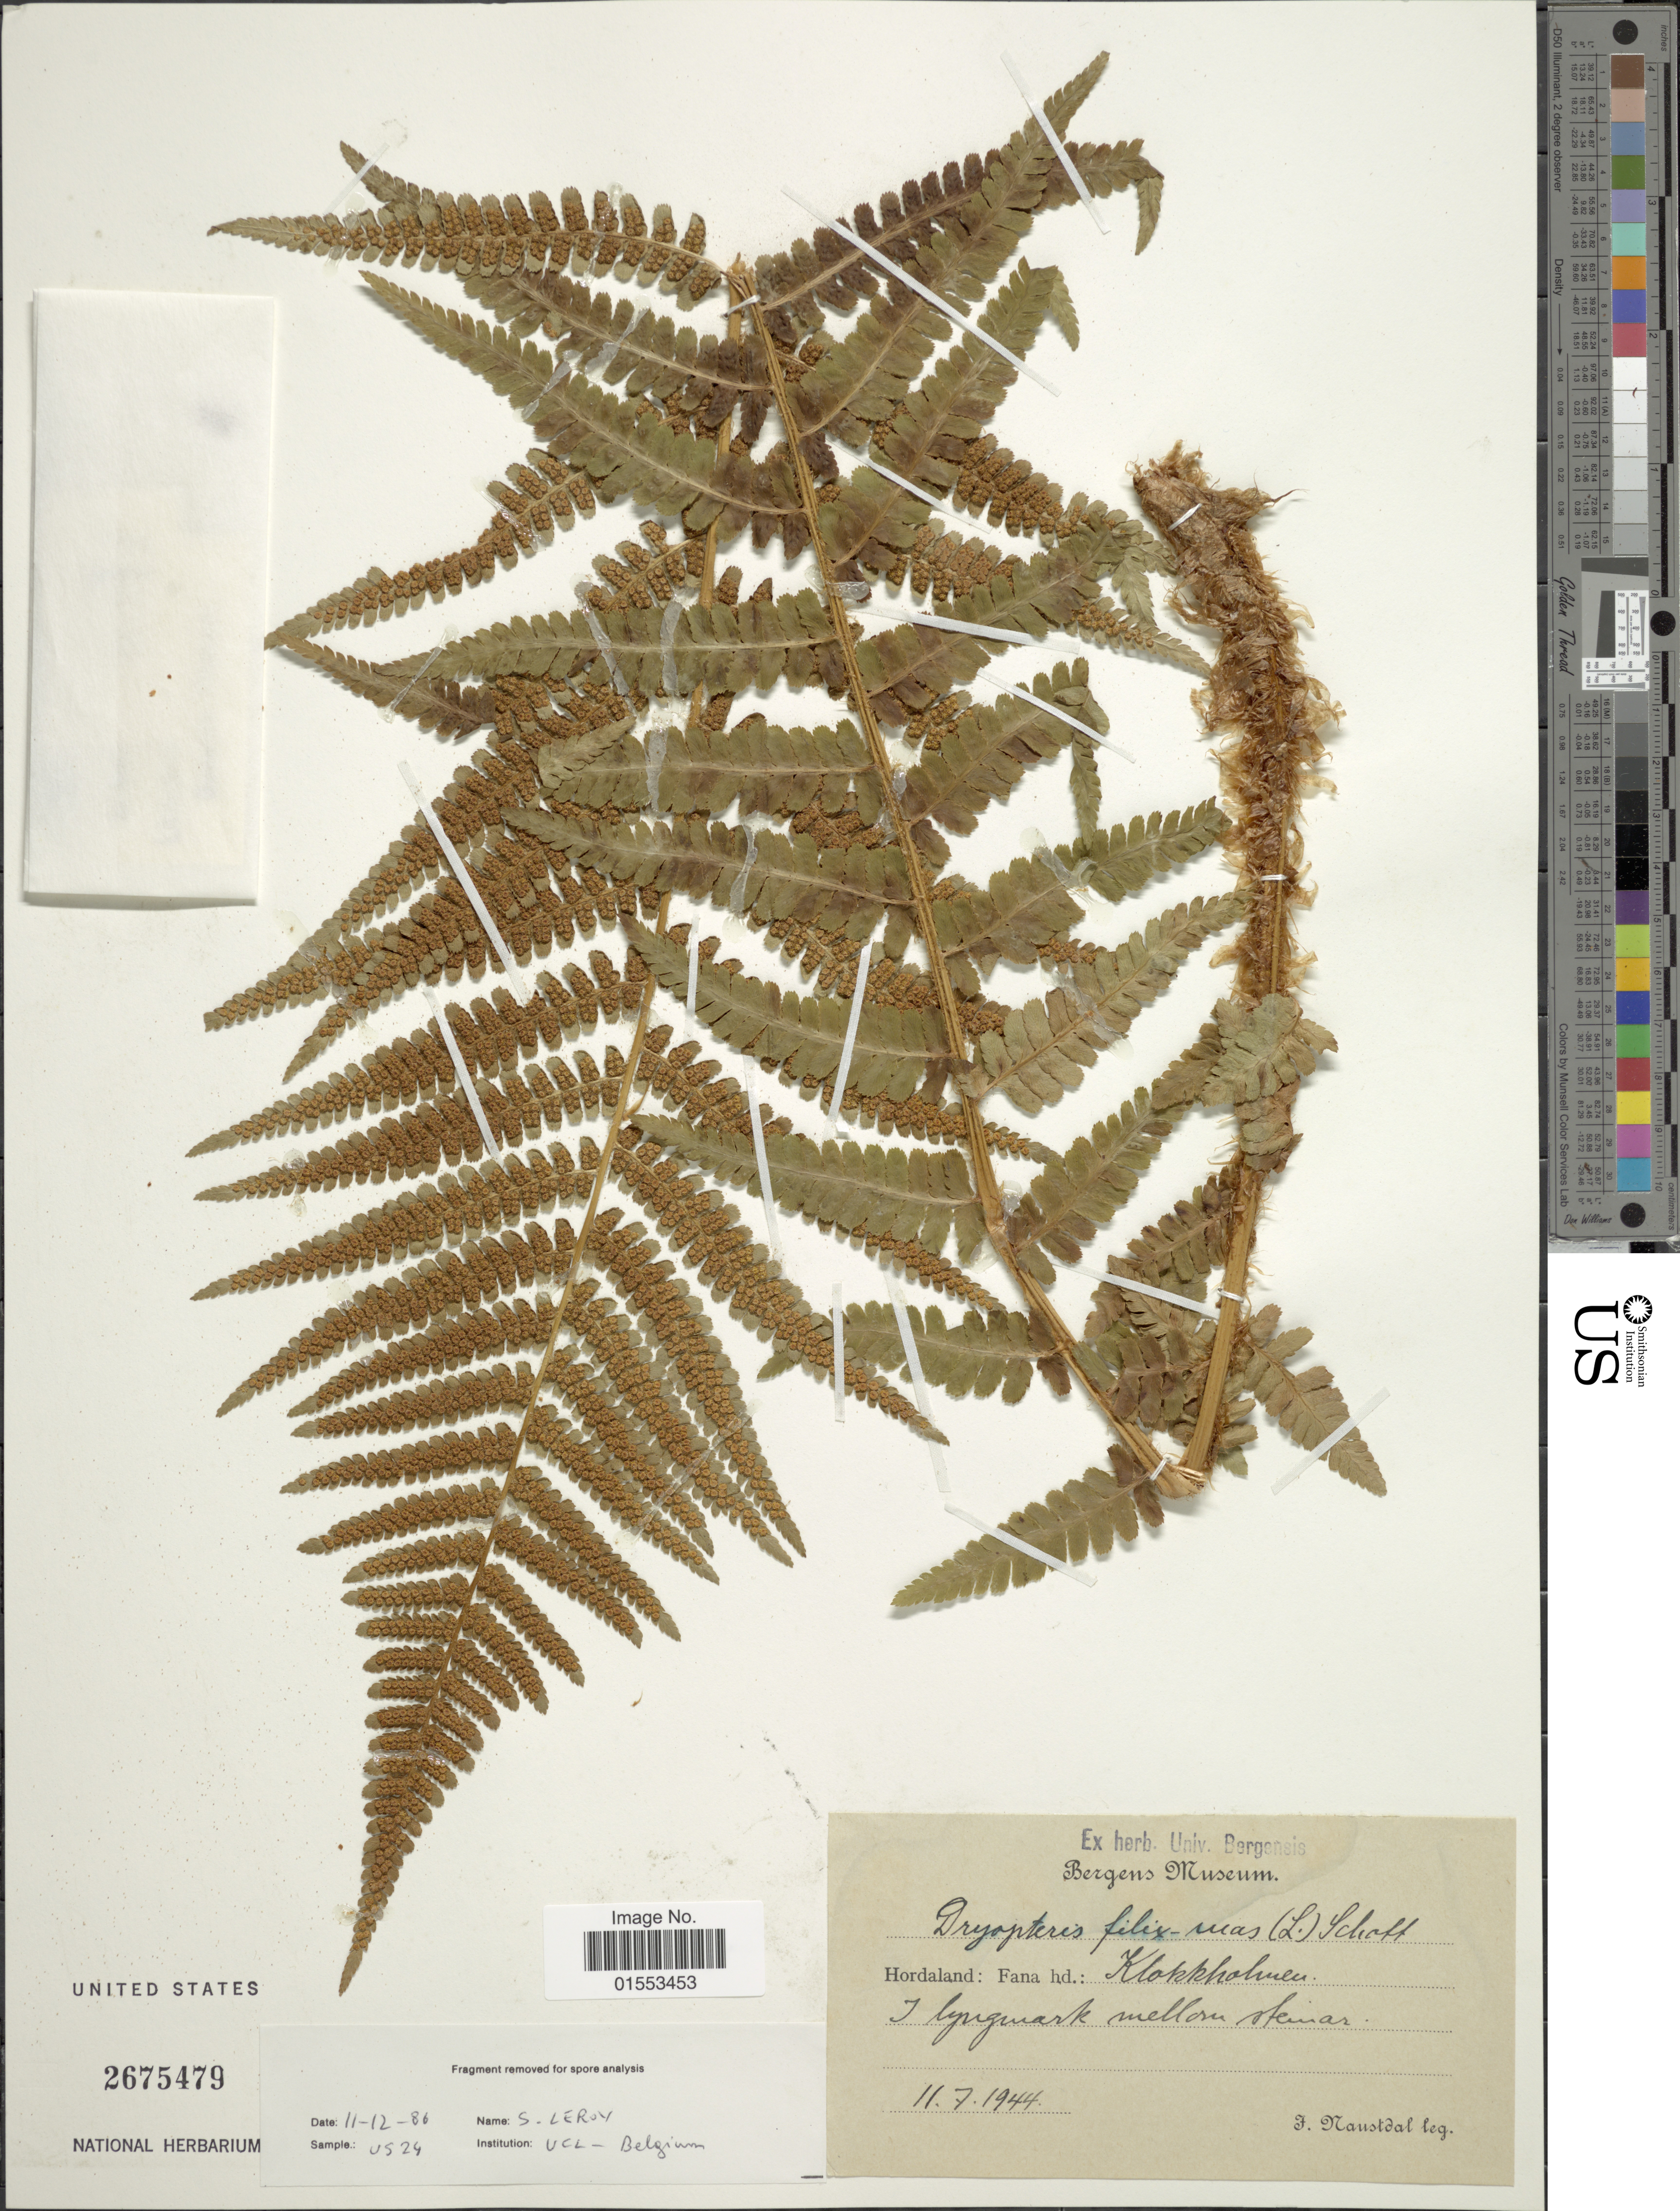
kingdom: Plantae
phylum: Tracheophyta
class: Polypodiopsida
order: Polypodiales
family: Dryopteridaceae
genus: Dryopteris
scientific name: Dryopteris filix-mas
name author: (L.) Schott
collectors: F. Maustdal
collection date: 1944-07-11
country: Norway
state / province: Hordaland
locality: Hordaland: Fana hd.: Klokkholmen. I lyngmark mellom steiner.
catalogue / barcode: US 2675479